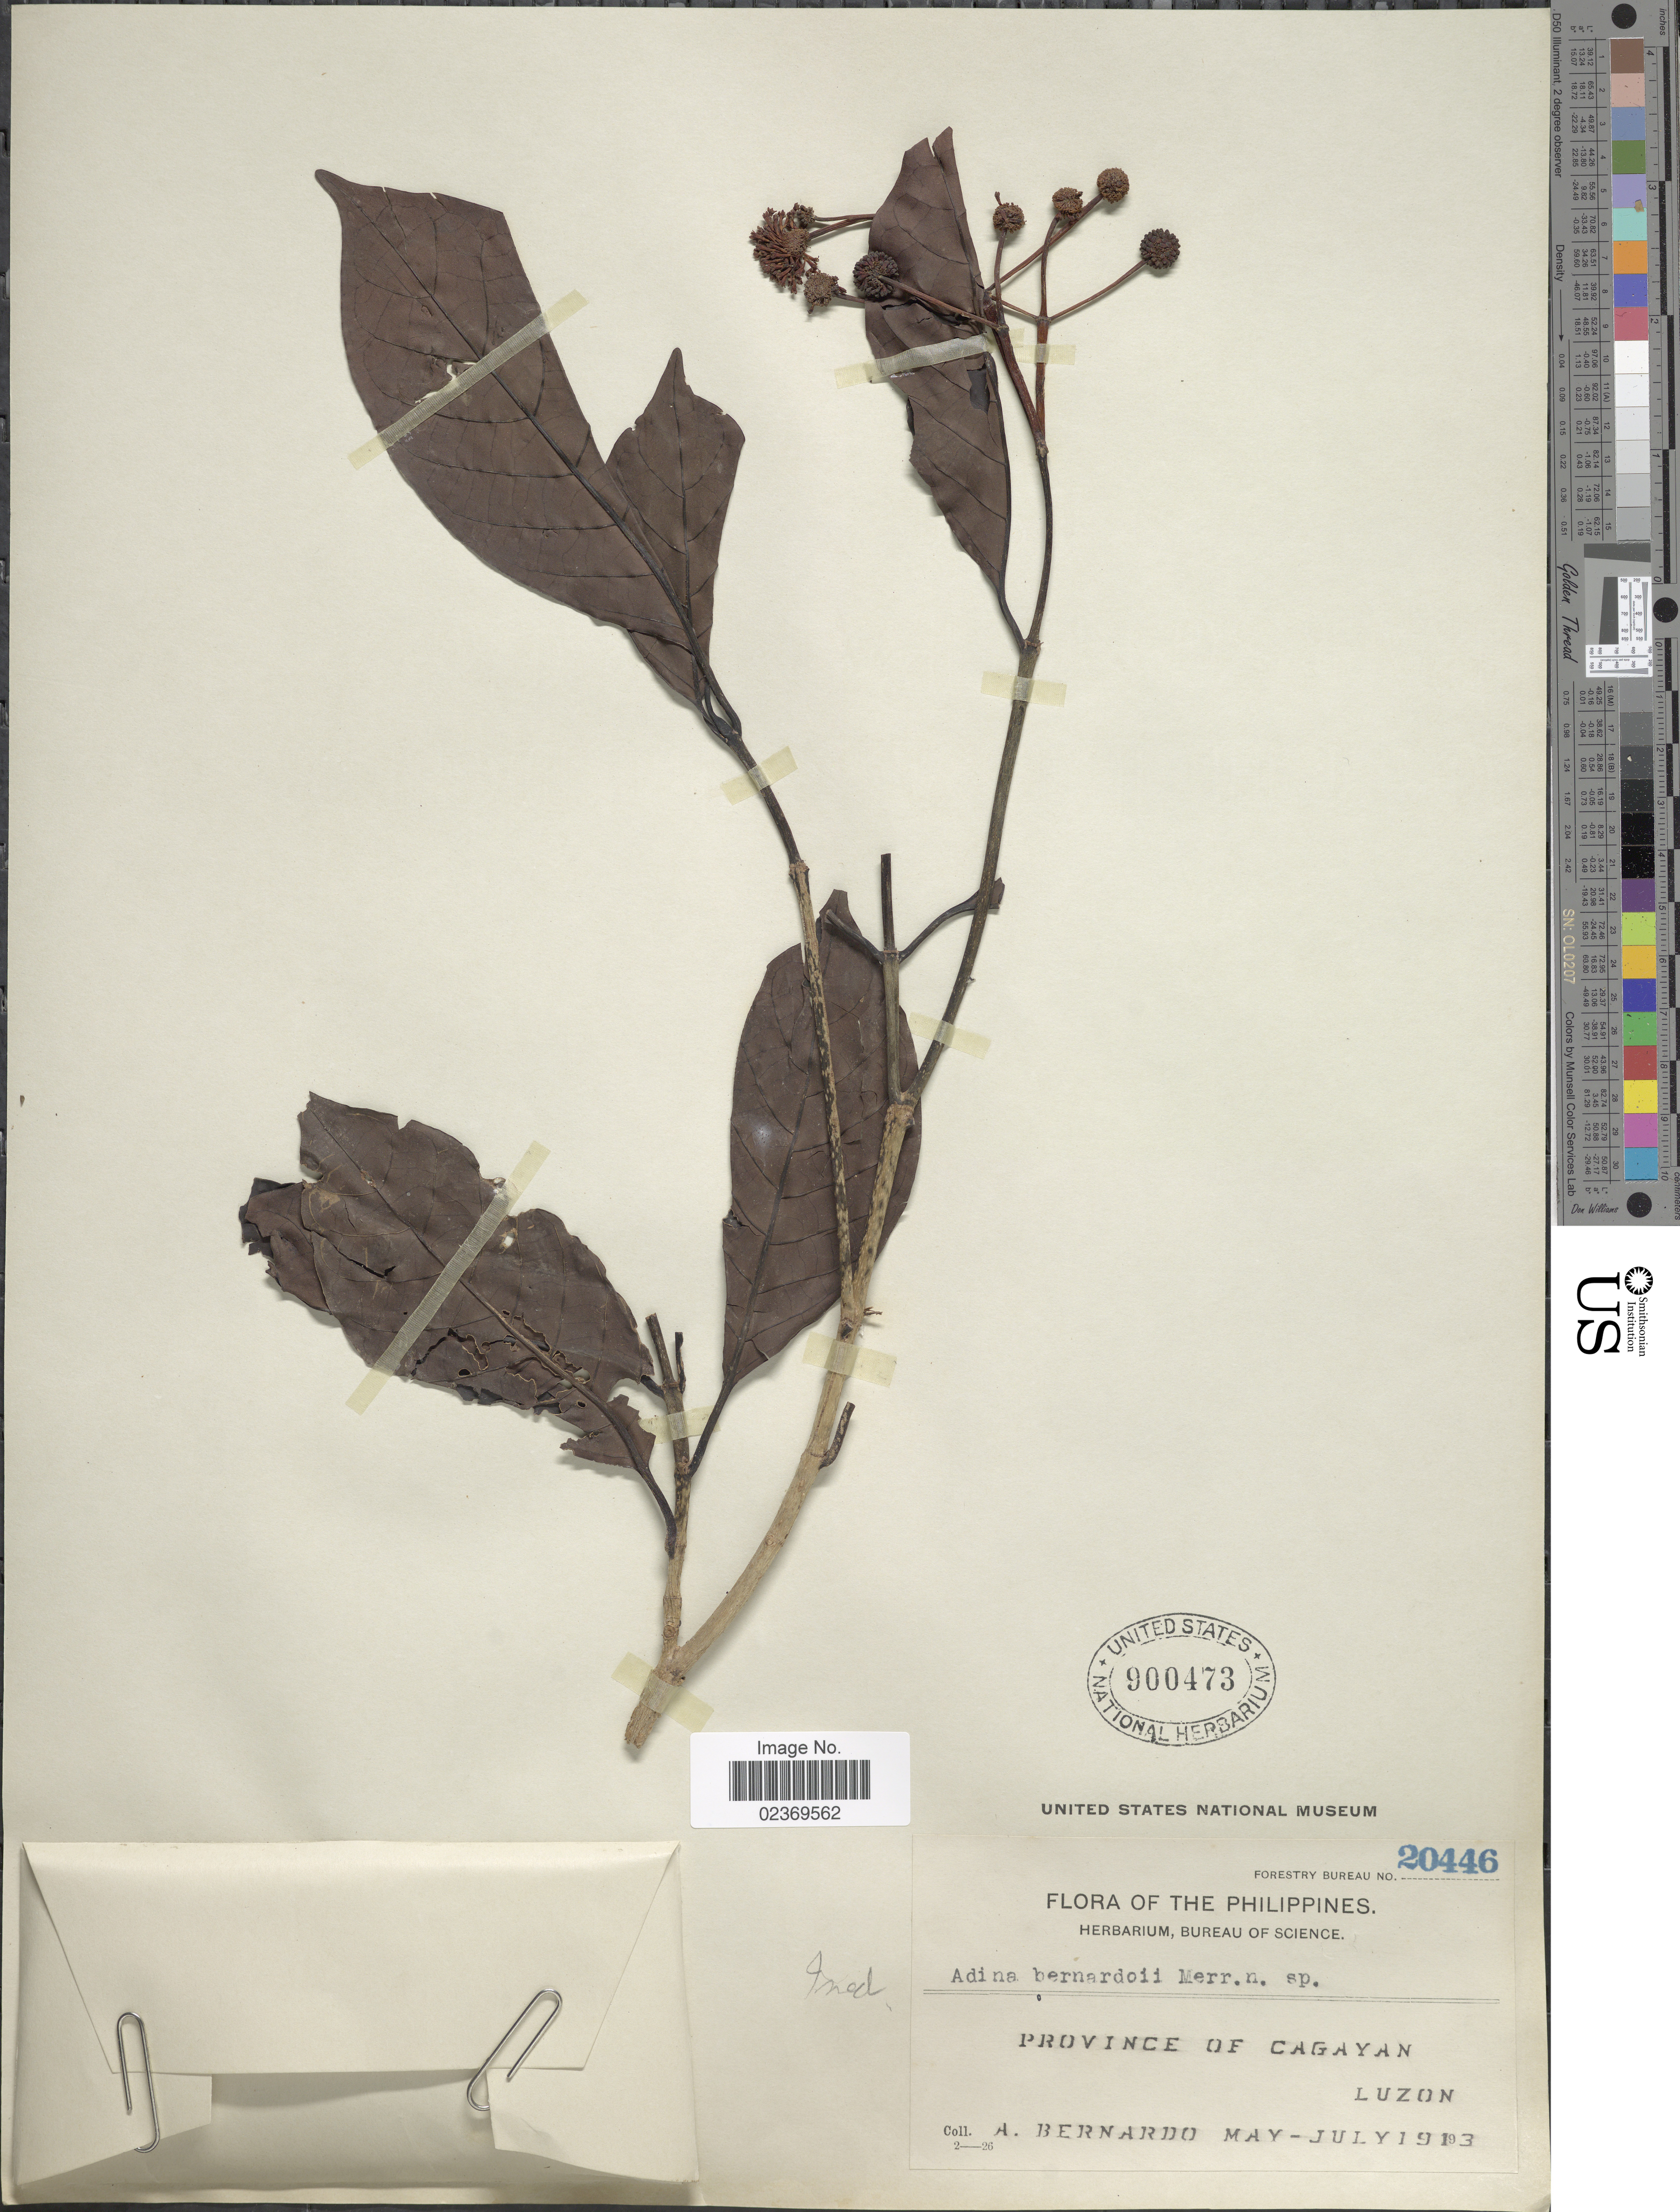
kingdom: Plantae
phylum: Tracheophyta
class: Magnoliopsida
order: Gentianales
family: Rubiaceae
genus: Adina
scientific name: Adina sp.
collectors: A. Bernardo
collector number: Forestry Bureau 20446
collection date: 1913-05/1913-07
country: Philippines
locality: Province of Cagayan, Luzon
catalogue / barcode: US 900473